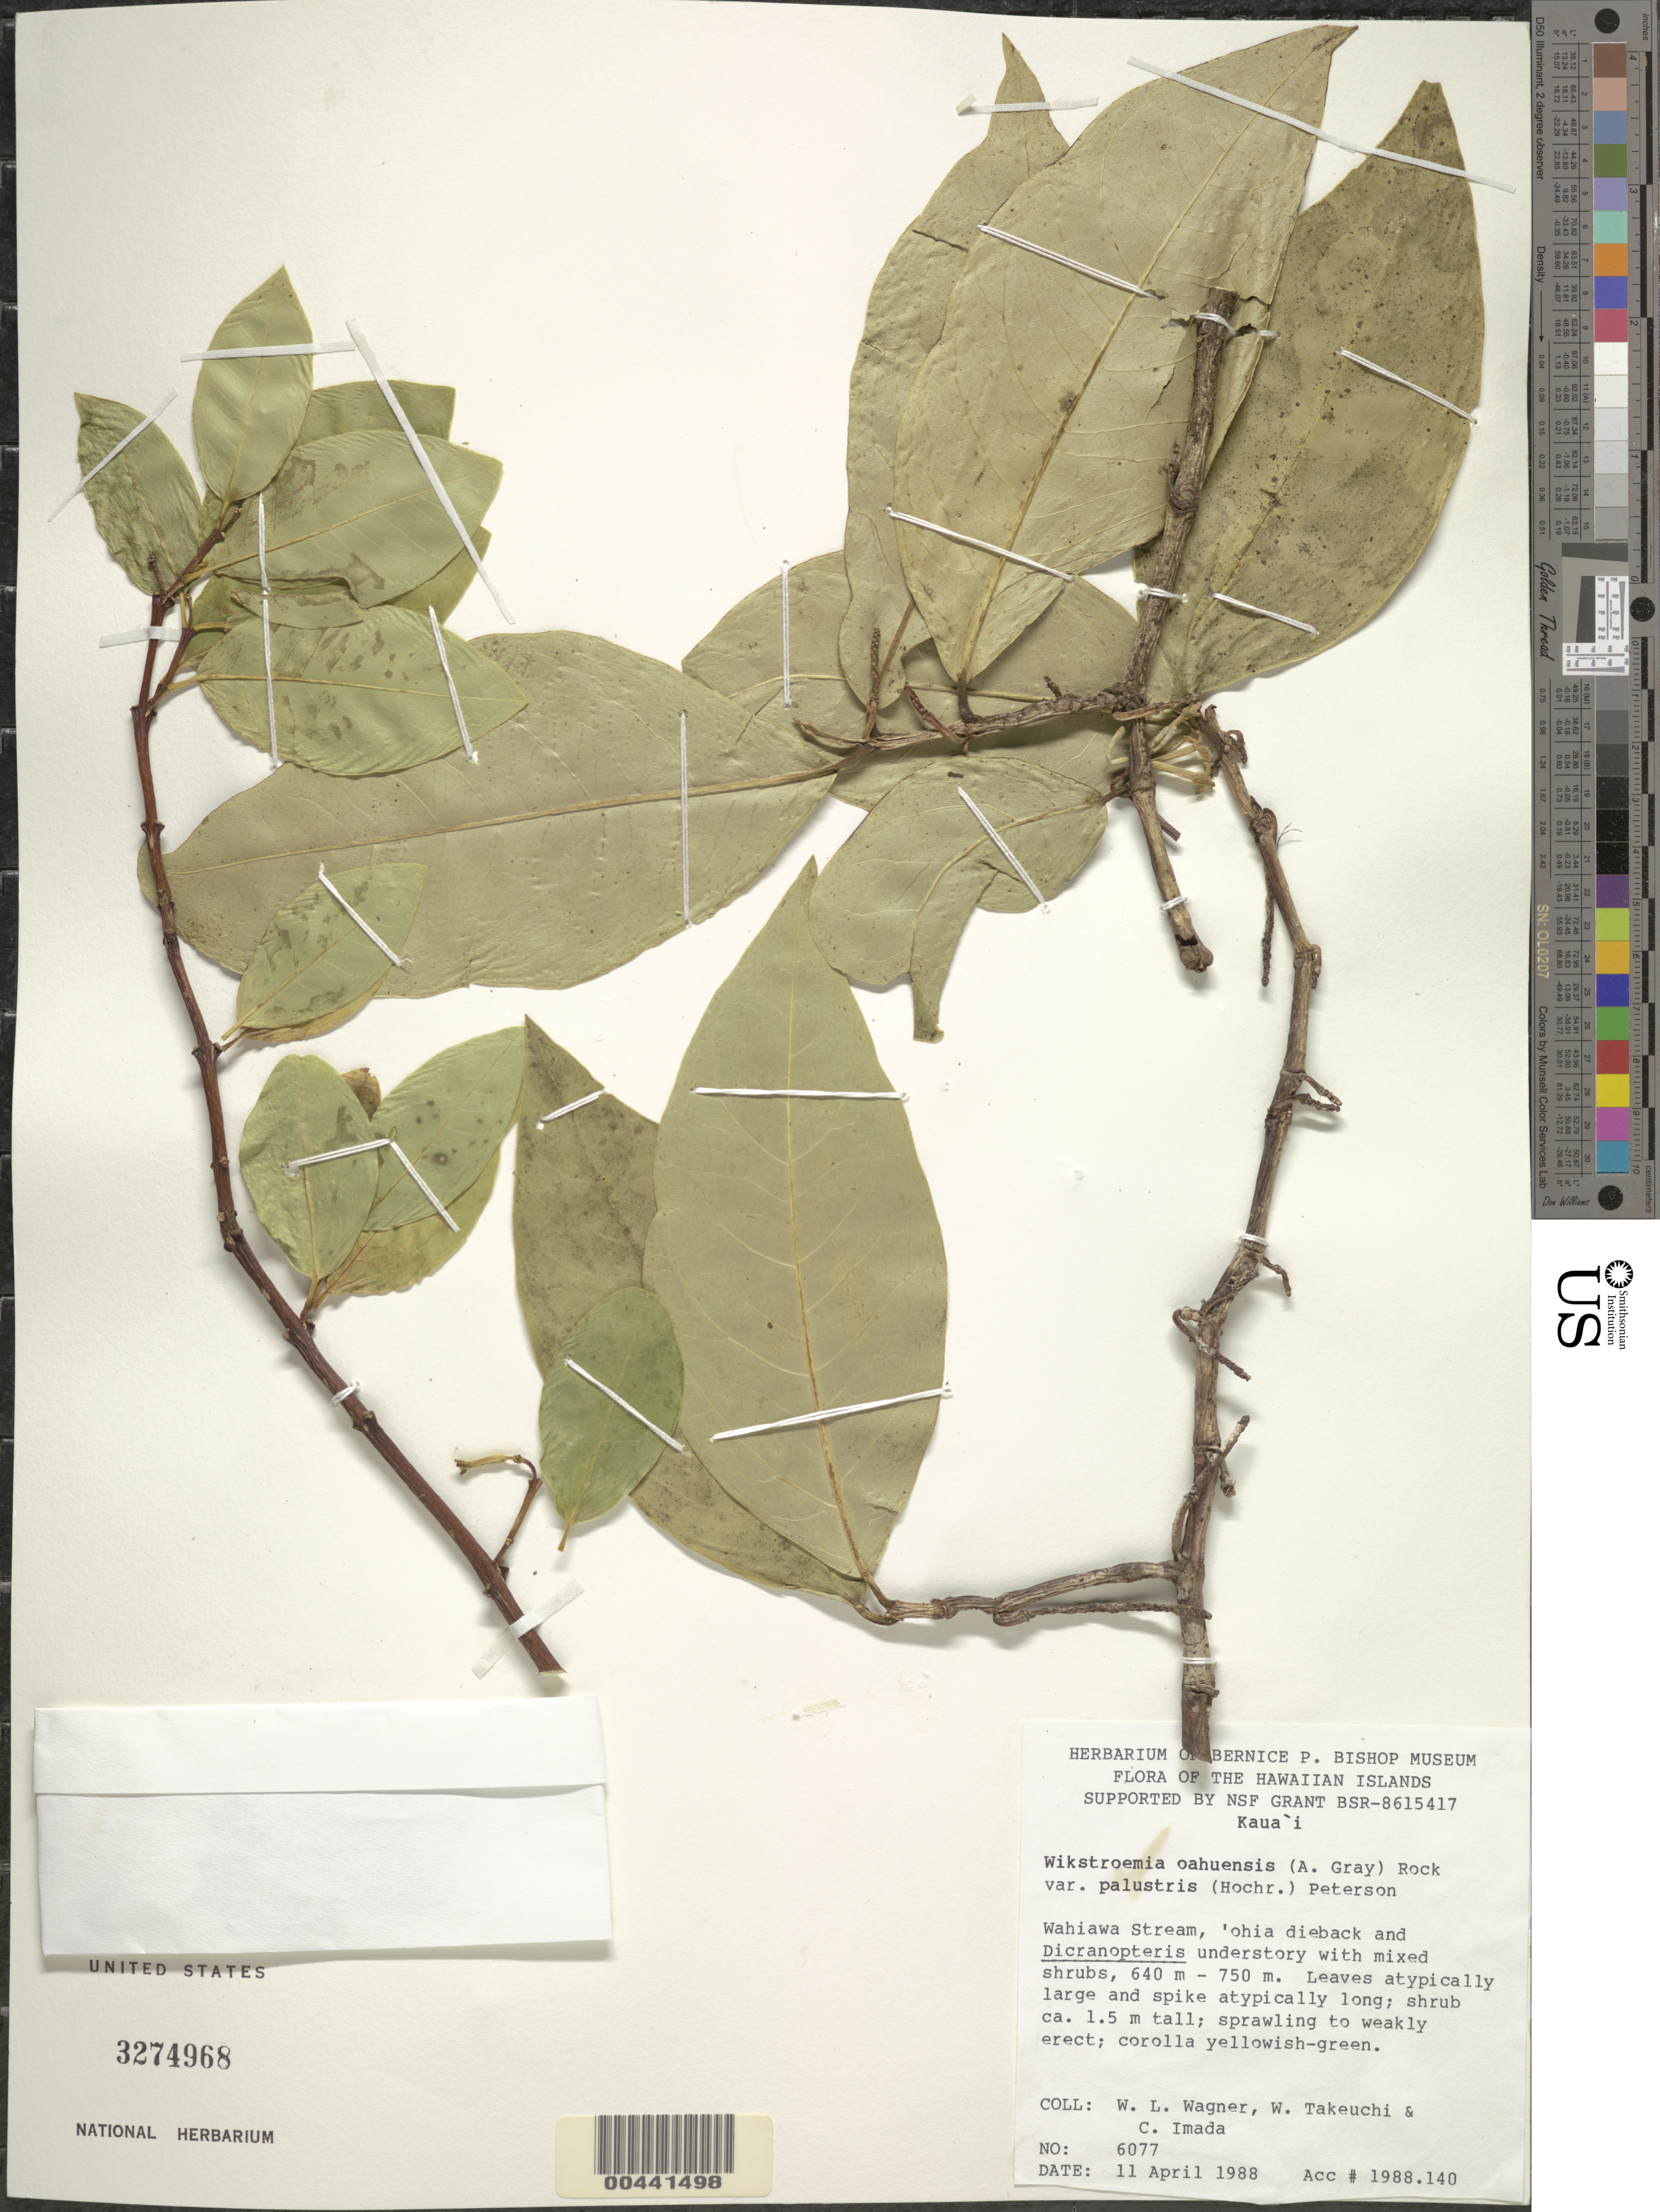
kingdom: Plantae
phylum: Tracheophyta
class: Magnoliopsida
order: Malvales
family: Thymelaeaceae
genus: Wikstroemia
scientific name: Wikstroemia oahuensis var. palustris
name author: (Hochr.) B. Peterson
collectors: W. L. Wagner, W. N. Takeuchi & C. Imada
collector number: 6077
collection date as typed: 11 Apr 1988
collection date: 1988-04-11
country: United States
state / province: Hawaii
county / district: Kauai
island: Kaua'i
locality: Wahiawa Stream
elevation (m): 640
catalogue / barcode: US 3274968